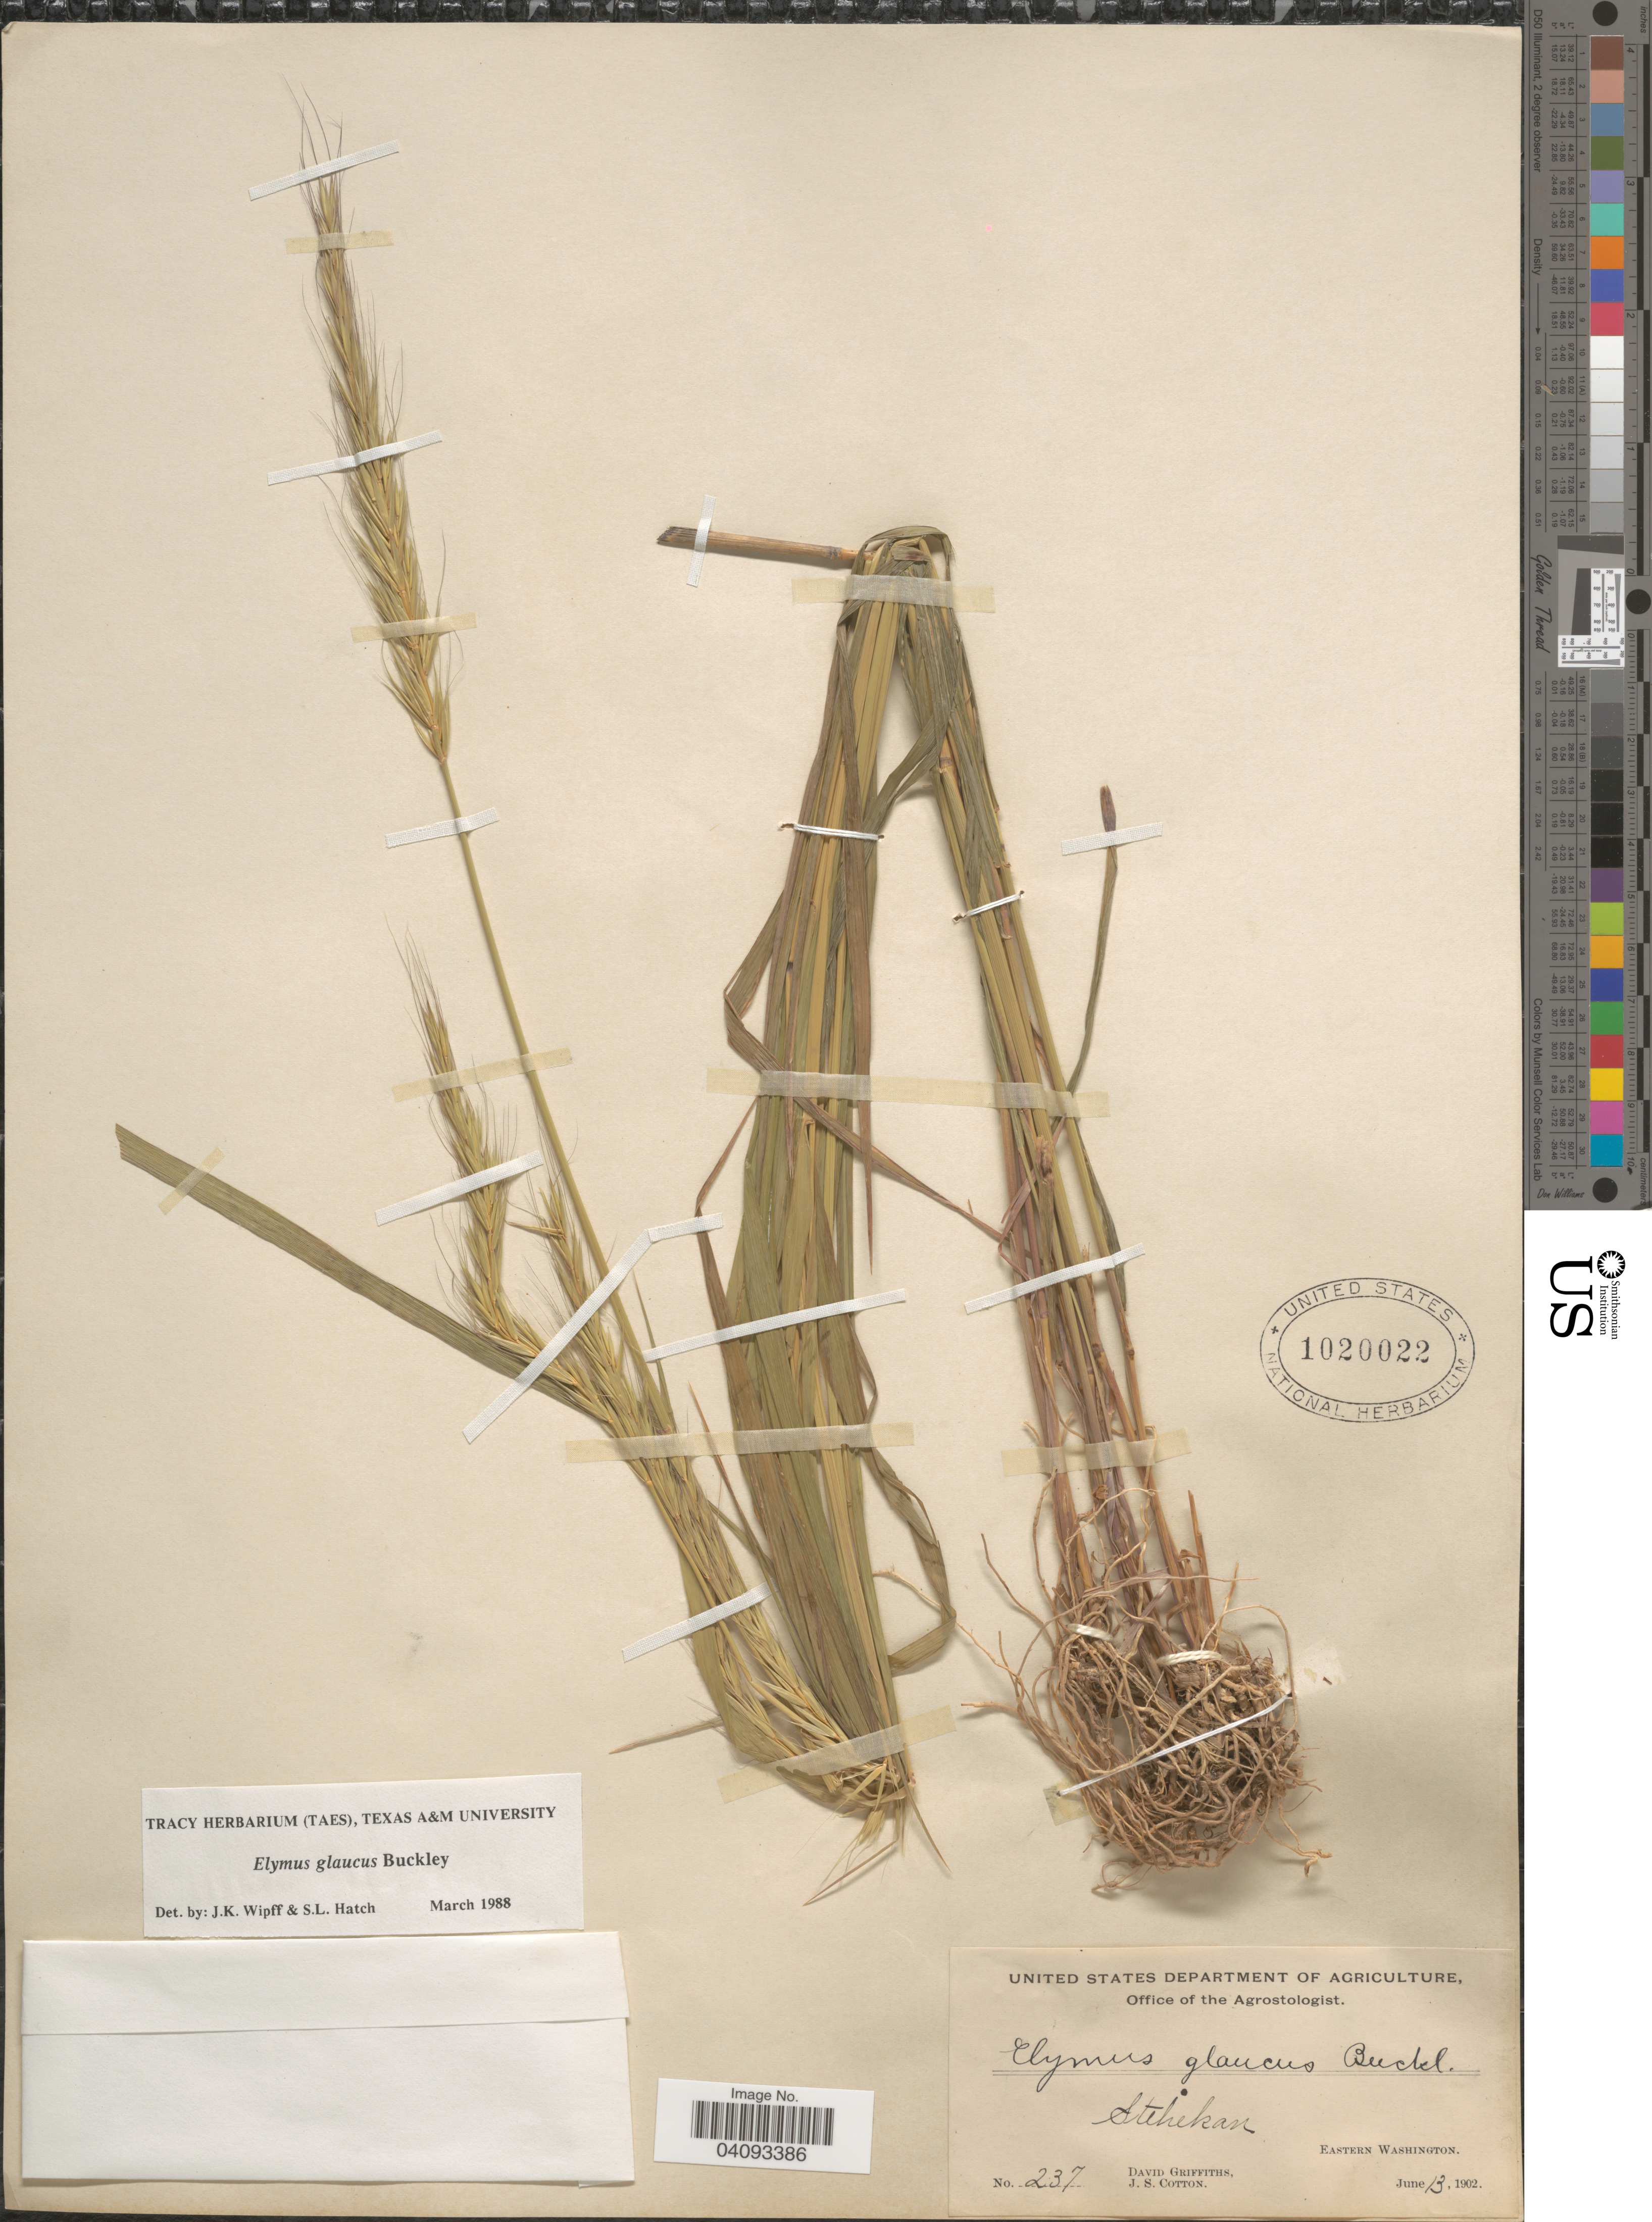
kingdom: Plantae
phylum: Tracheophyta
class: Liliopsida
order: Poales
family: Poaceae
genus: Elymus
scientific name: Elymus glaucus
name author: Buckley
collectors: D. Griffiths & J. S. Cotton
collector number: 237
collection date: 1902-06-13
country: United States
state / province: Washington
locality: Stehekan. Eastern Washington.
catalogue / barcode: US 1020022